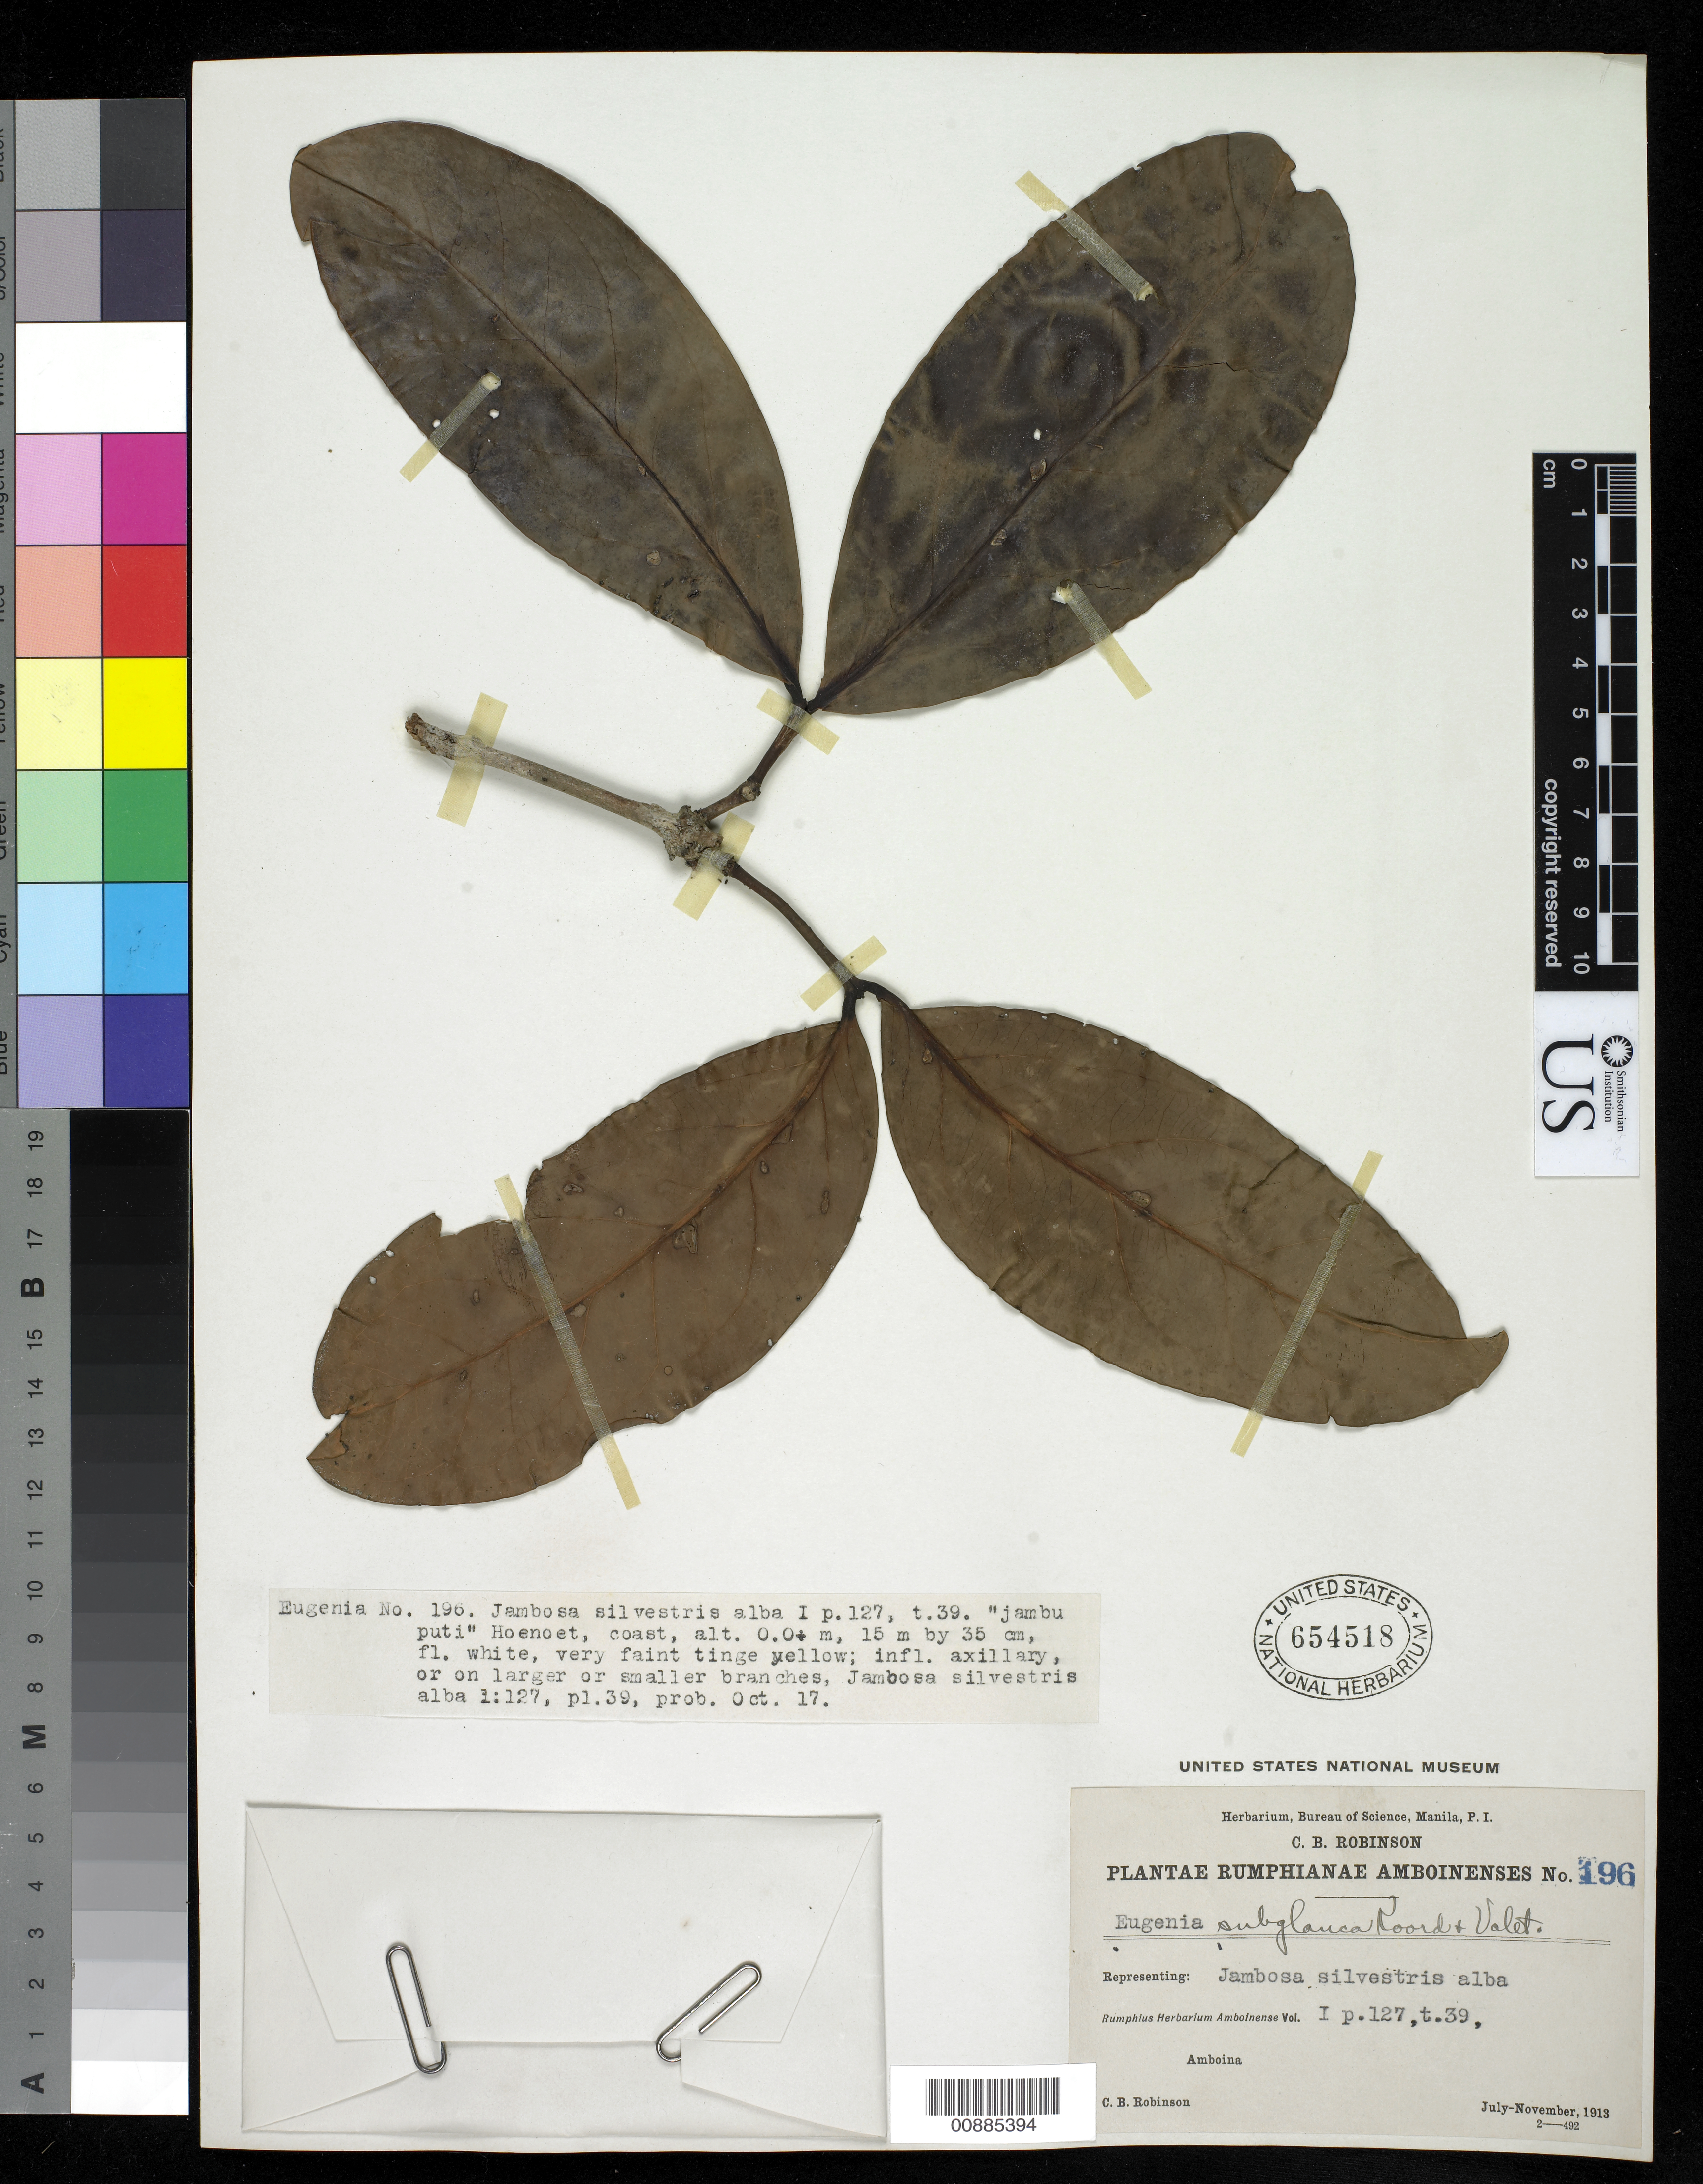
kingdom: Plantae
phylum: Tracheophyta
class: Magnoliopsida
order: Myrtales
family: Myrtaceae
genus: Syzygium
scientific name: Syzygium littorale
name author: (Blume) Amshoff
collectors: C. Robinson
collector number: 196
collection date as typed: Jul 1913 to Nov 1913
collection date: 1913-07/1913-11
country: Indonesia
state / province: Maluku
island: Amboina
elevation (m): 0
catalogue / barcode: US 654518